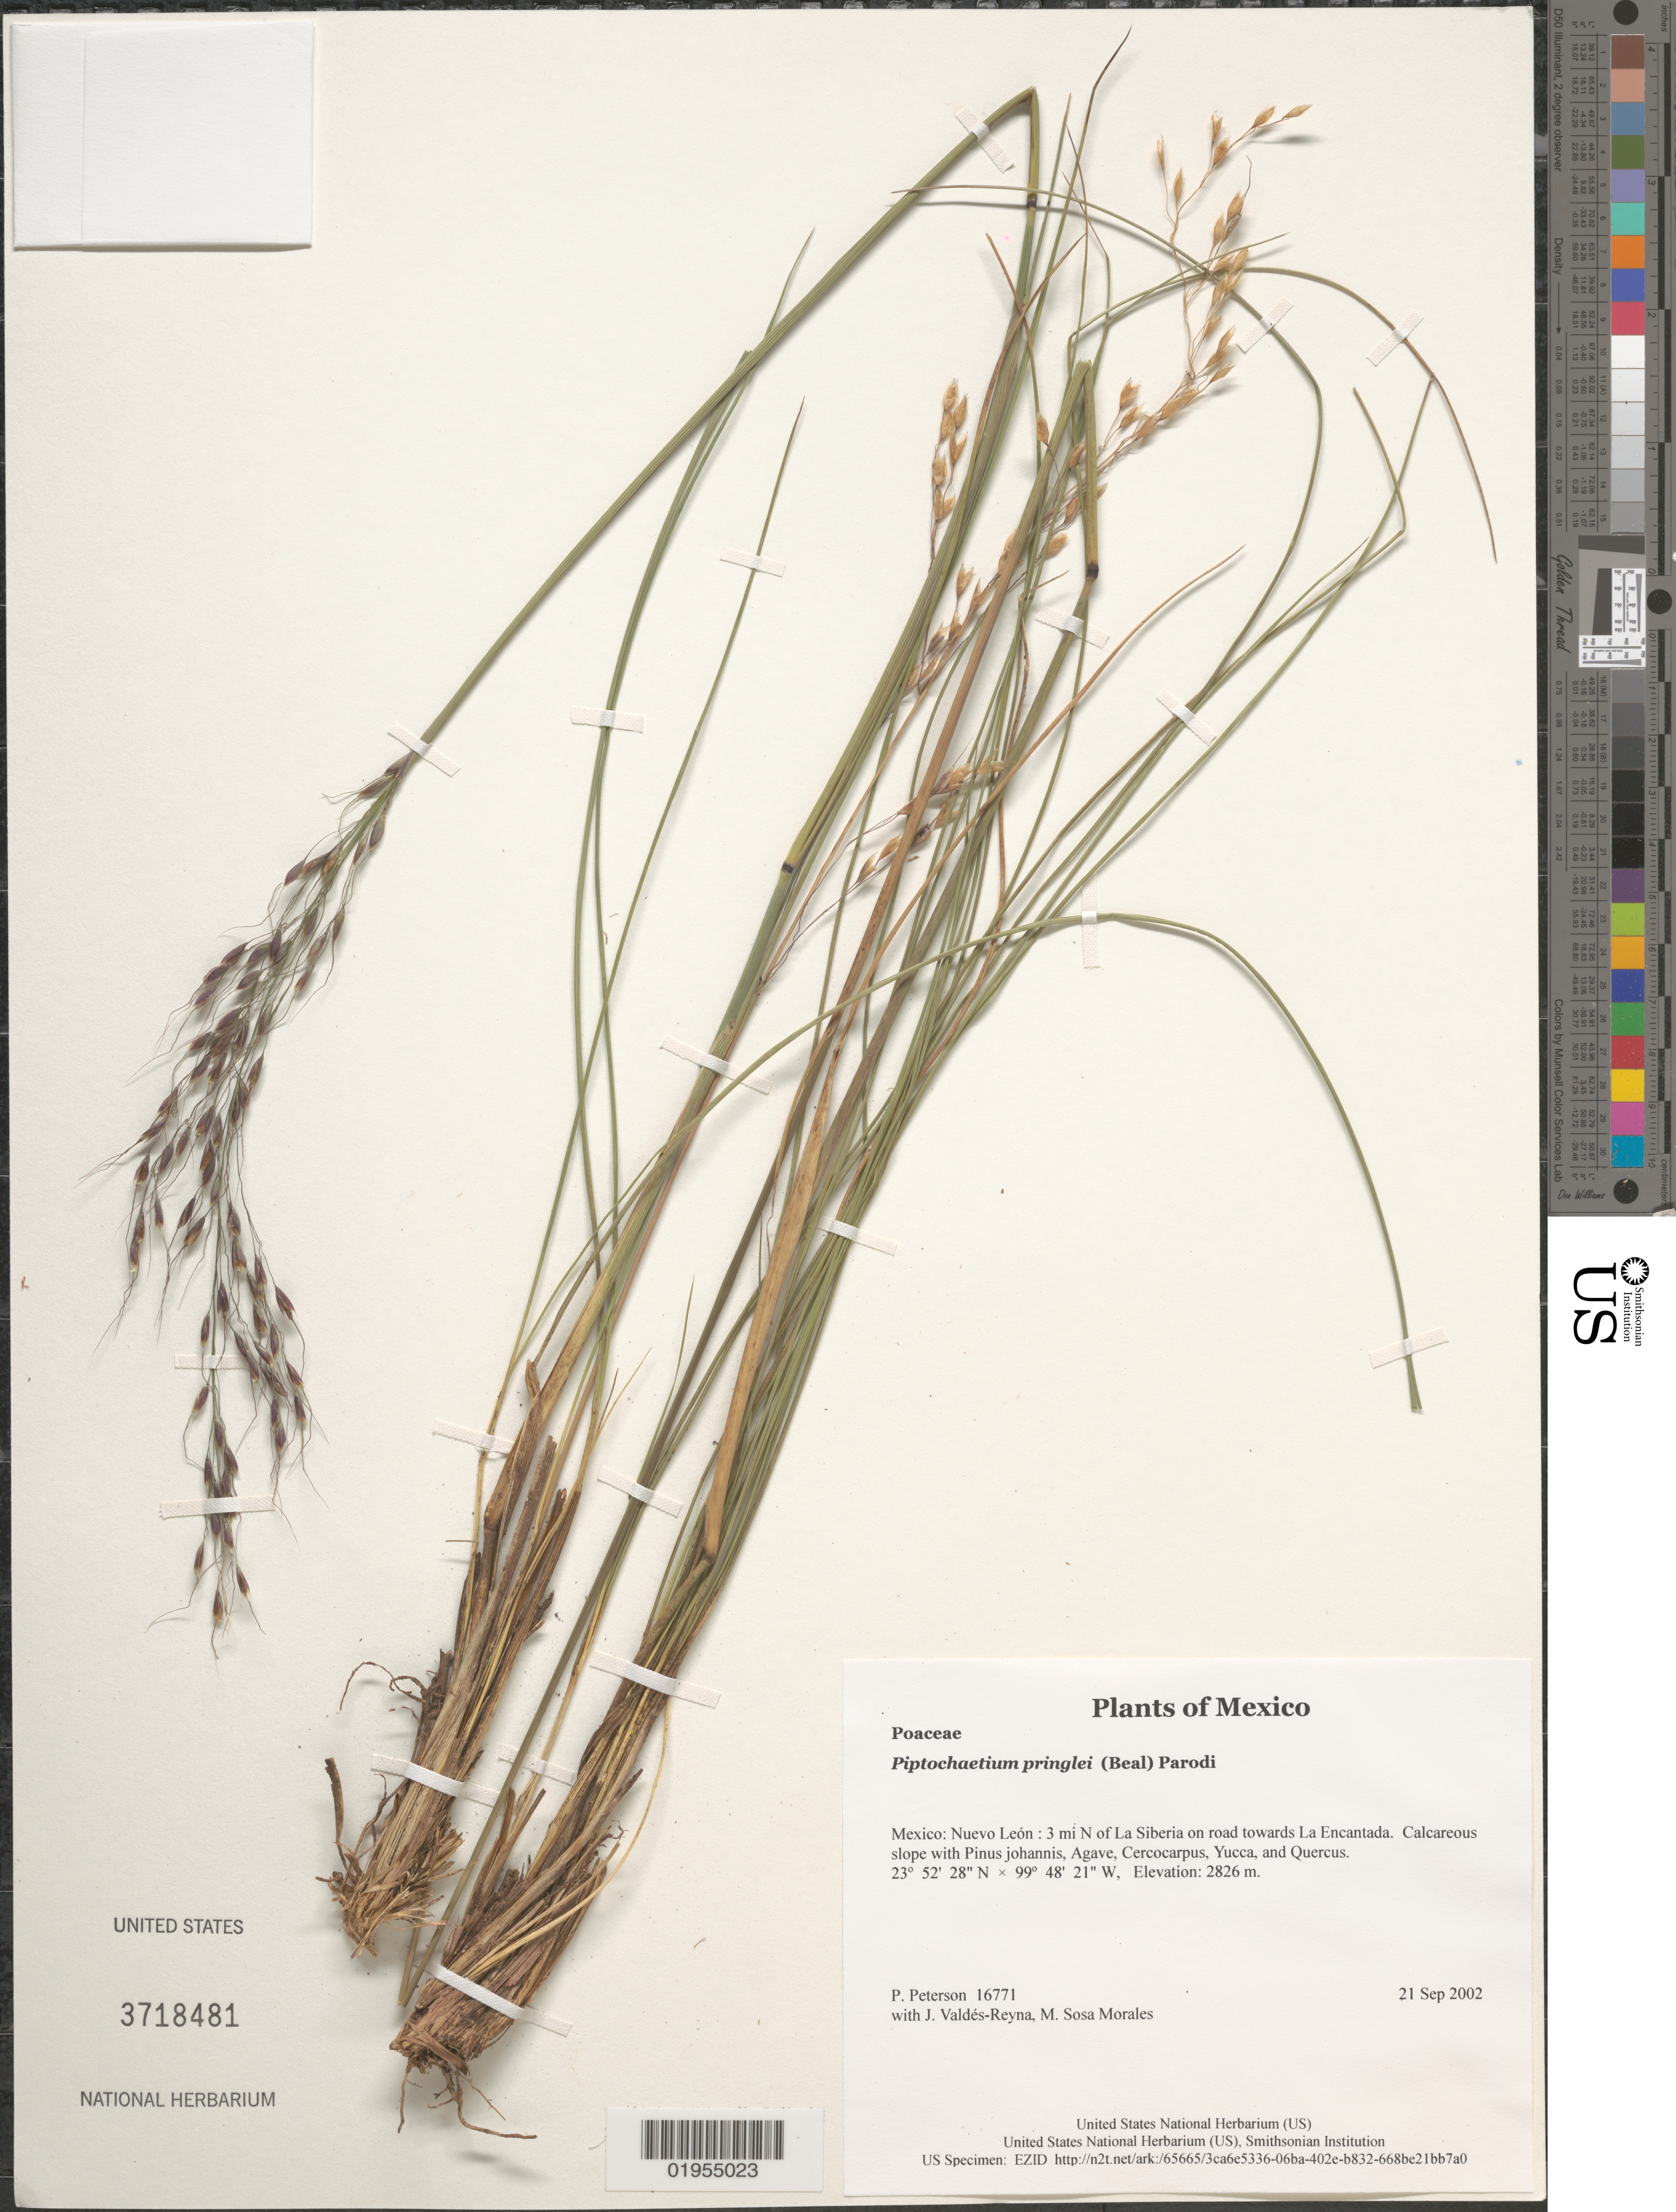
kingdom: Plantae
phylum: Tracheophyta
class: Liliopsida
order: Poales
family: Poaceae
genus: Piptochaetium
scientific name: Piptochaetium pringlei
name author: (W.J. Beal) Parodi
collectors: P. M. Peterson, J. Valdés-Reyna & M. Sosa Morales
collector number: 16771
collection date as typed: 21 Sep 2002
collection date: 2002-09-21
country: Mexico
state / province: Nuevo León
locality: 3 mi N of La Siberia on road towards La Encantada. Calcareous slope with Pinus johannis, Agave, Cercocarpus, Yucca, and Quercus.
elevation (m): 2826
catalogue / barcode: US 3718481